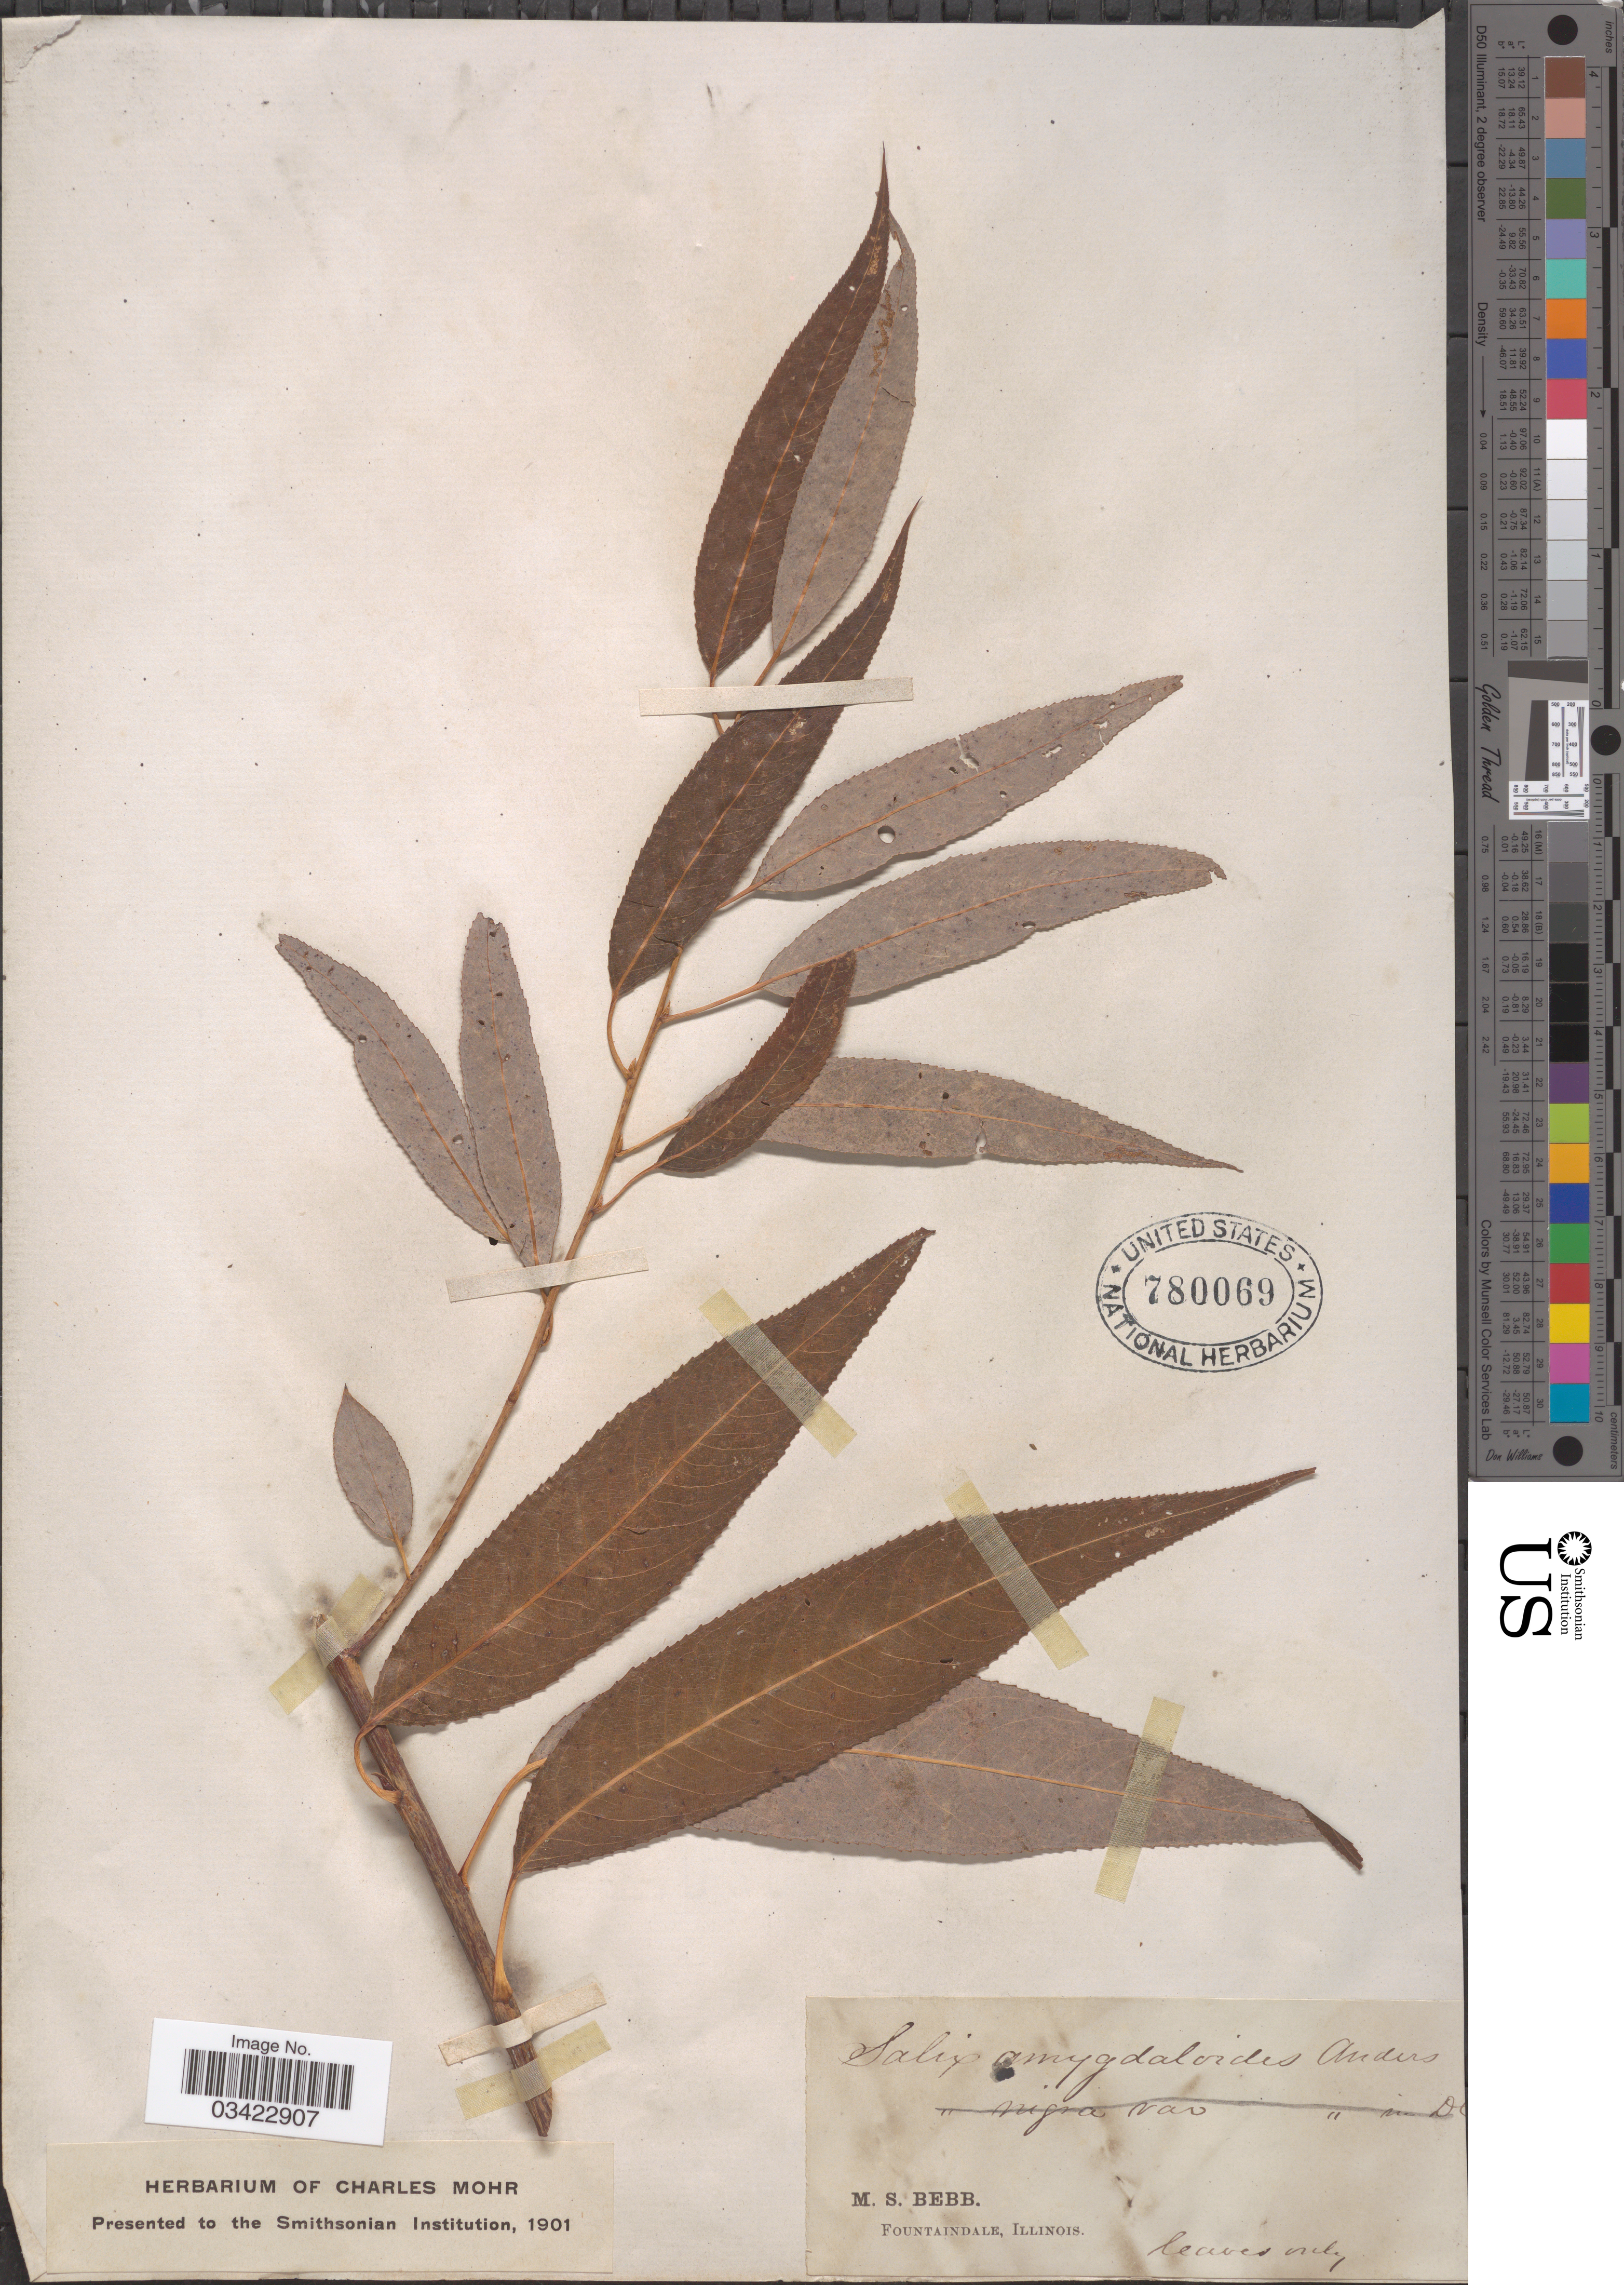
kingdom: Plantae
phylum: Tracheophyta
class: Magnoliopsida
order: Malpighiales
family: Salicaceae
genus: Salix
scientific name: Salix amygdaloides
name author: Andersson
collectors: M. Bebb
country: United States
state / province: Illinois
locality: Fountaindale.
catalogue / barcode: US 780069